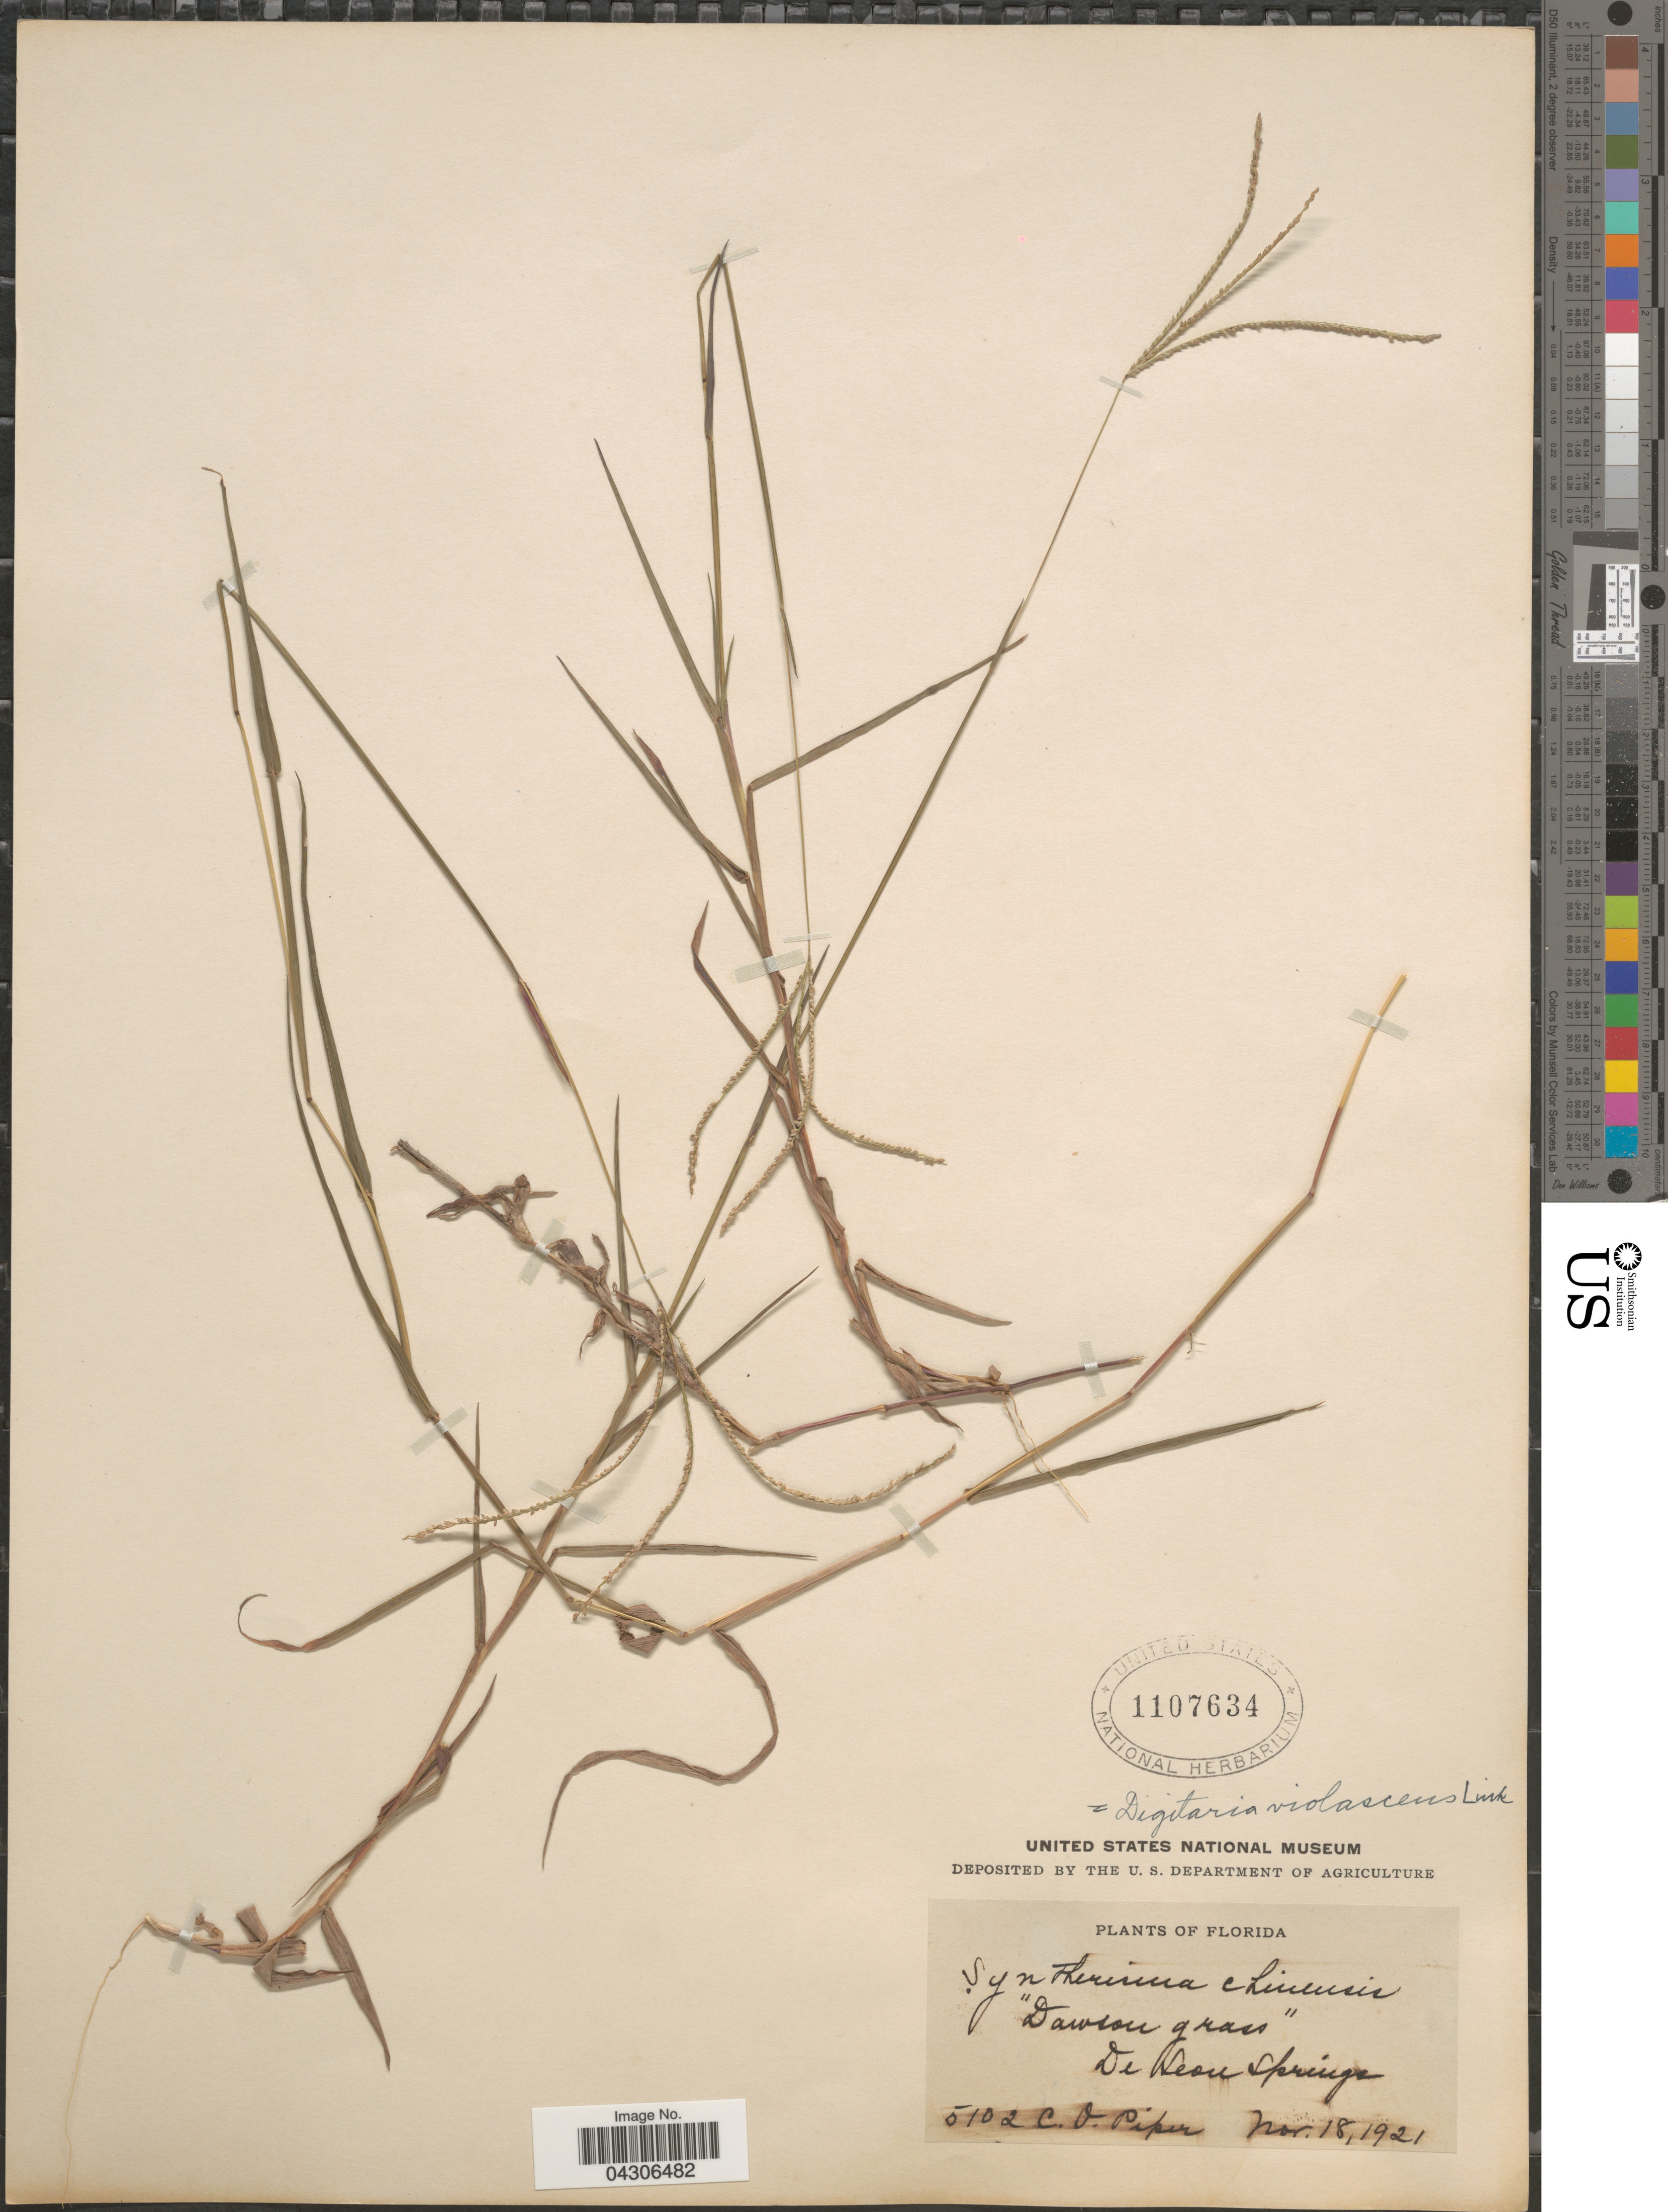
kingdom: Plantae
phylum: Tracheophyta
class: Liliopsida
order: Poales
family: Poaceae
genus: Digitaria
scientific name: Digitaria violascens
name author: Link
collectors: C. V. Piper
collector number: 5102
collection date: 1921-11-18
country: United States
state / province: Florida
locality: De Leon Springs.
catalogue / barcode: US 1107634